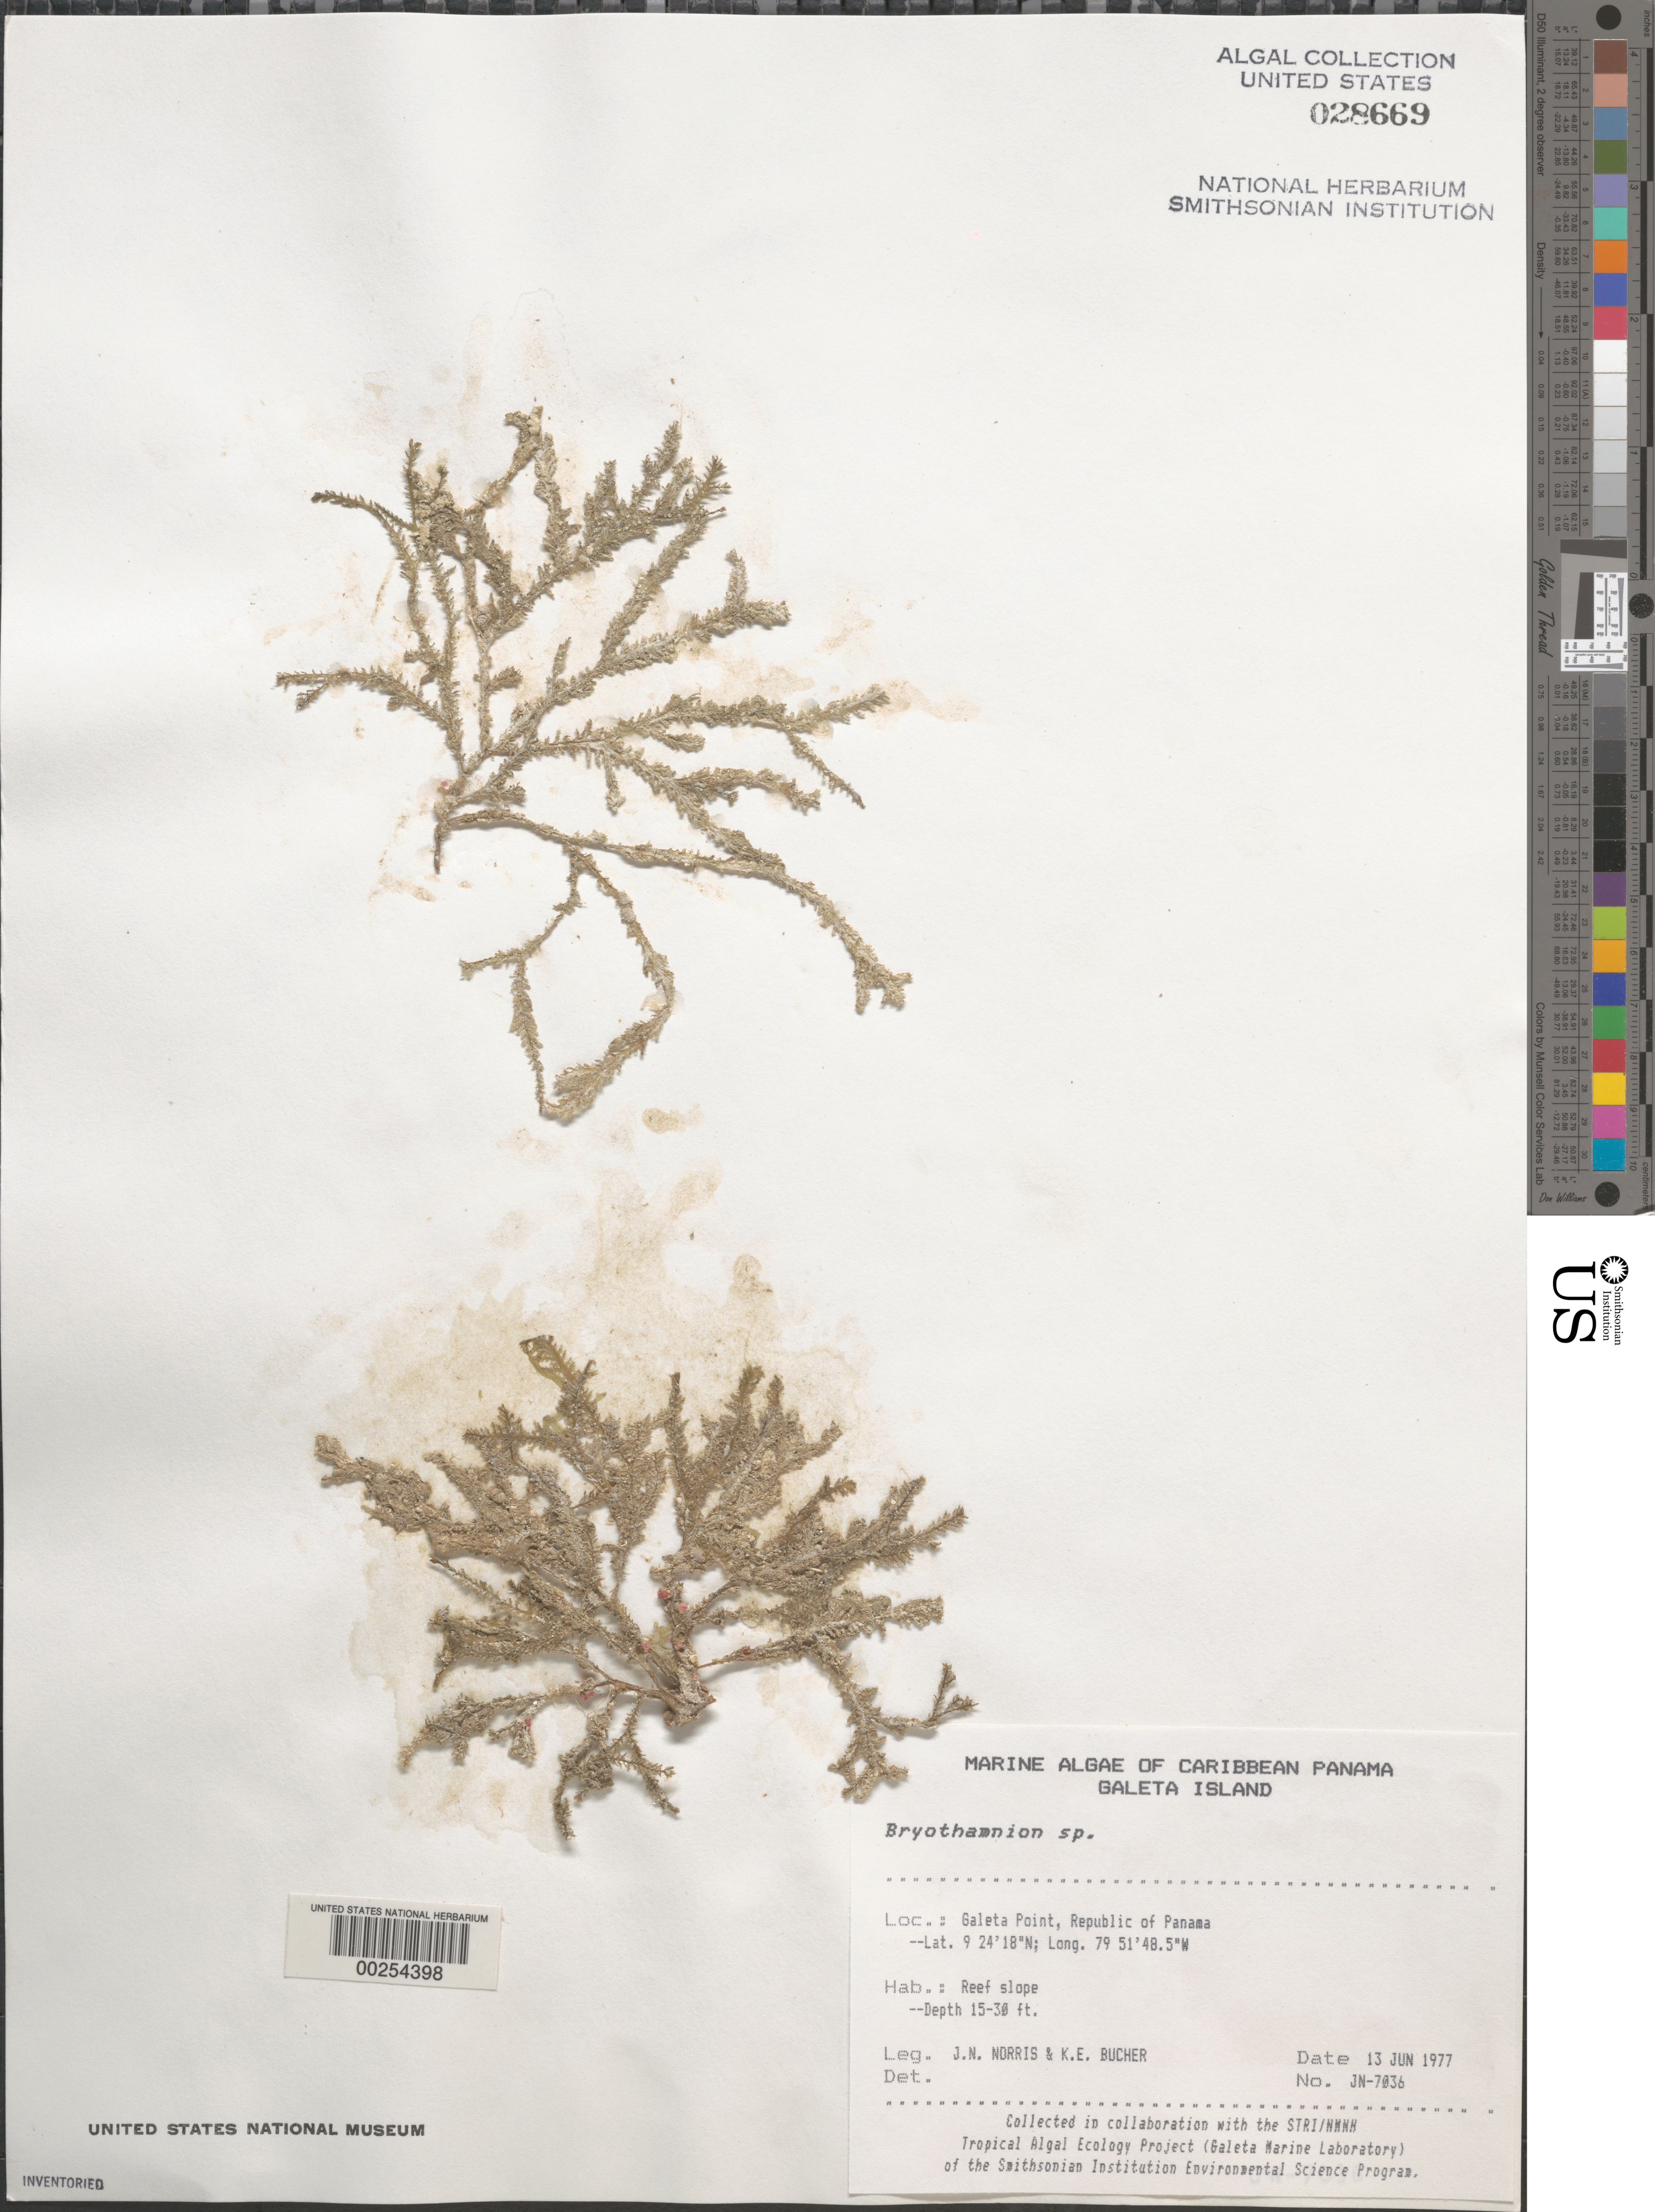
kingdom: Plantae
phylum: Rhodophyta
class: Florideophyceae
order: Ceramiales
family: Rhodomelaceae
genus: Bryothamnion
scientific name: Bryothamnion sp.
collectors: J. N. Norris & K. E. Bucher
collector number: JN-7036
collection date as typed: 13 Jun 1977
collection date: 1977-06-13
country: Panama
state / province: Colón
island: Galeta Island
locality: Galeta Point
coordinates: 9 24' 18" N, 79 51' 48.5" W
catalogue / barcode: US 28669